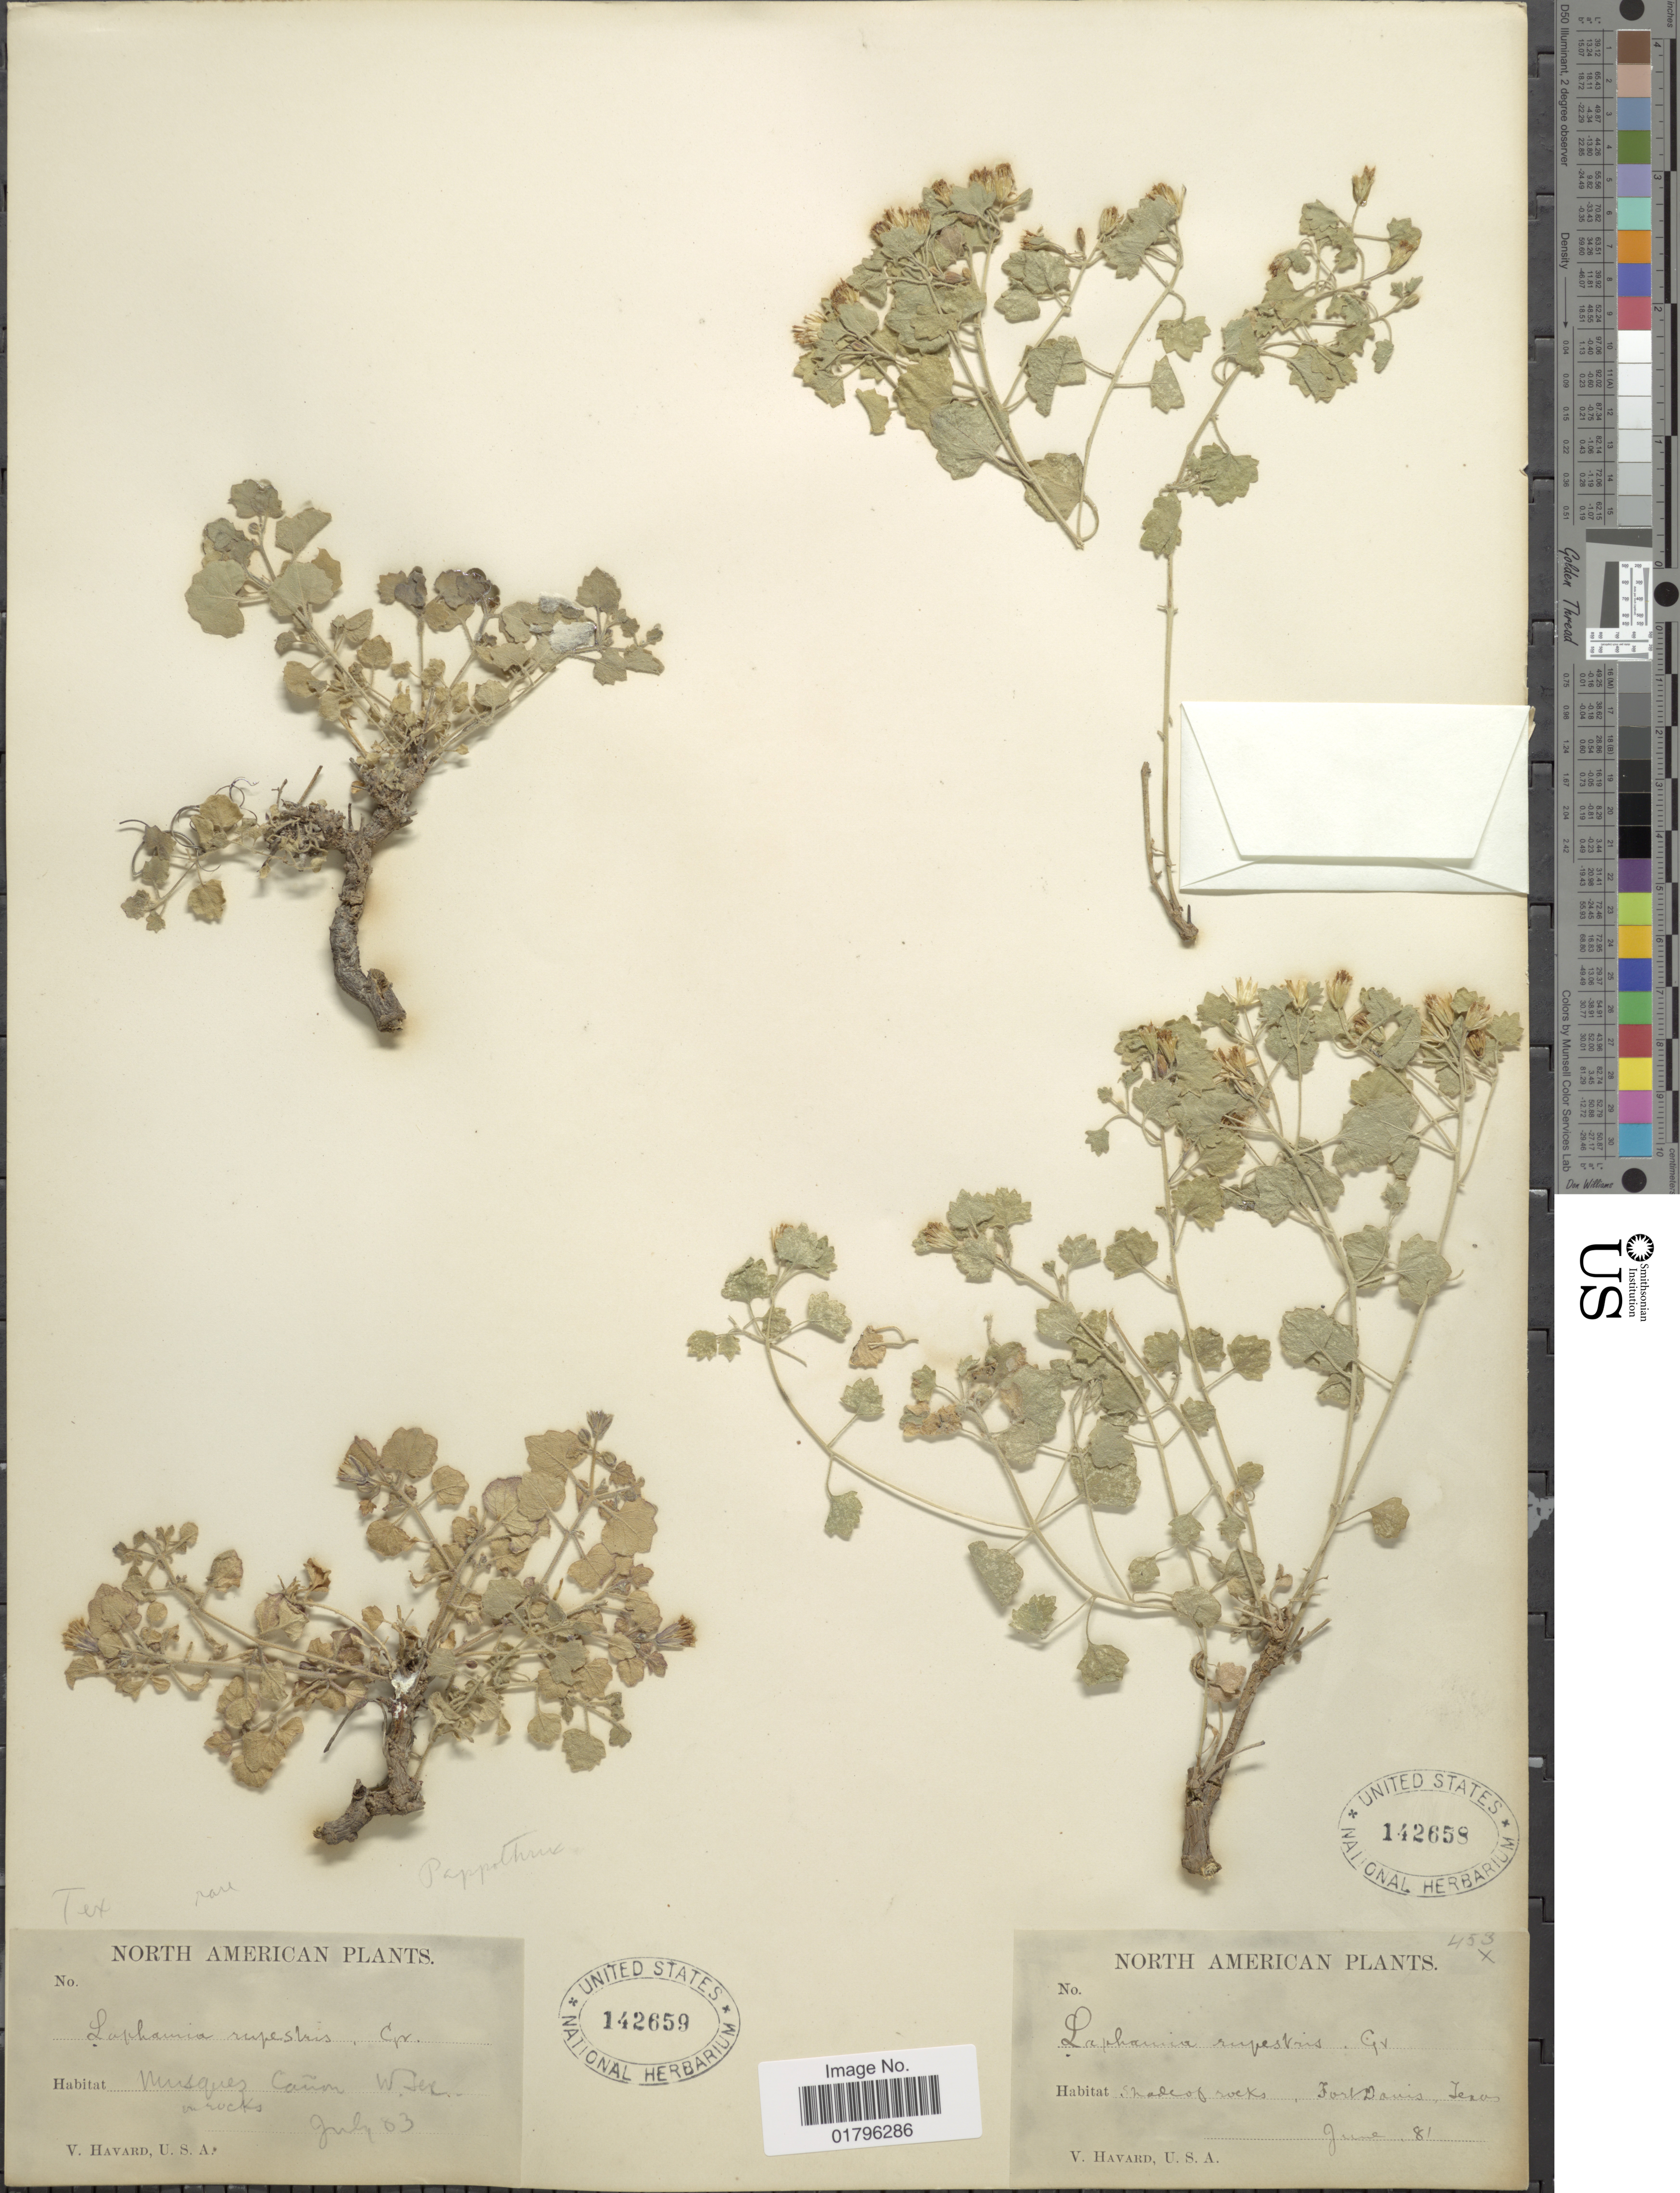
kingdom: Plantae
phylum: Tracheophyta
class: Magnoliopsida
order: Asterales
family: Asteraceae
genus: Perityle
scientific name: Perityle rupestris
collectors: V. Havard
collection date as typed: Transcribed d/m/y: /7/3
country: United States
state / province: Texas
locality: North America, Musques Canon, W. Tex.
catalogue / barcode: US 142659